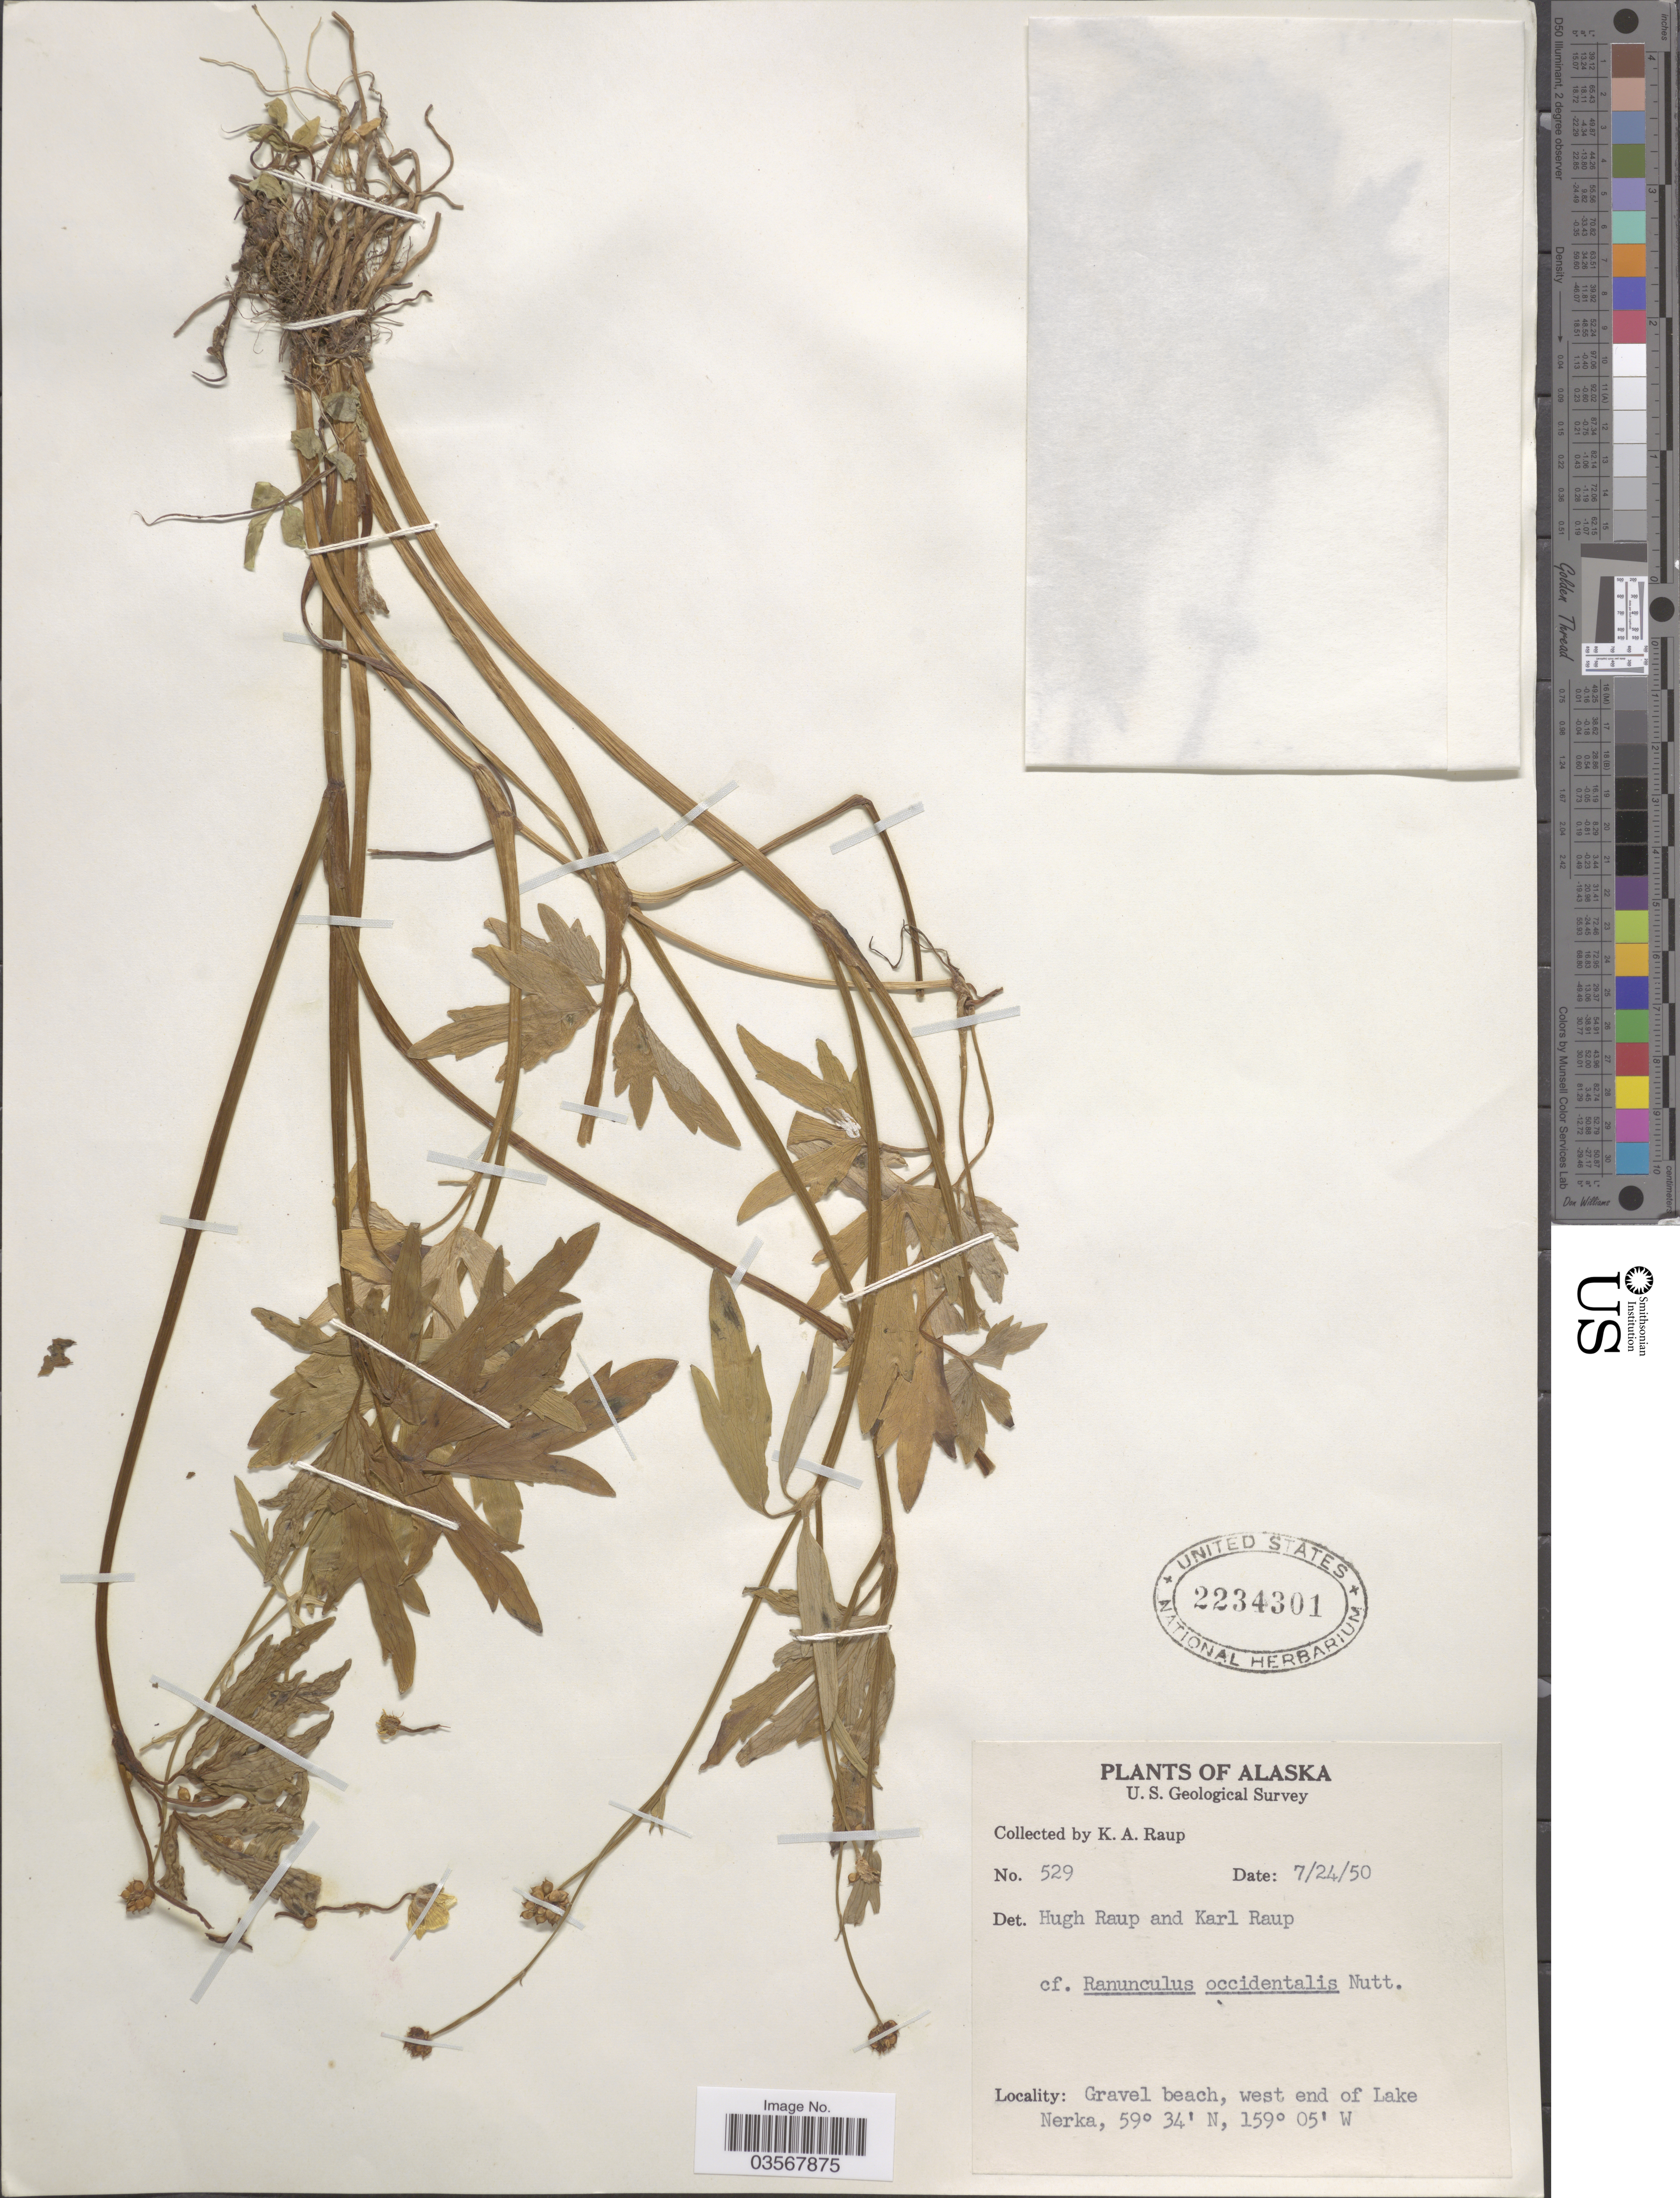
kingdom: Plantae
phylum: Tracheophyta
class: Magnoliopsida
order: Ranunculales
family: Ranunculaceae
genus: Ranunculus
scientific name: Ranunculus occidentalis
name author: Nutt.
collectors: K. Raup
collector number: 529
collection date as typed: Transcribed d/m/y: 24/7/50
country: United States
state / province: Alaska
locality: West end of Lake Nerka.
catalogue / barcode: US 2234301